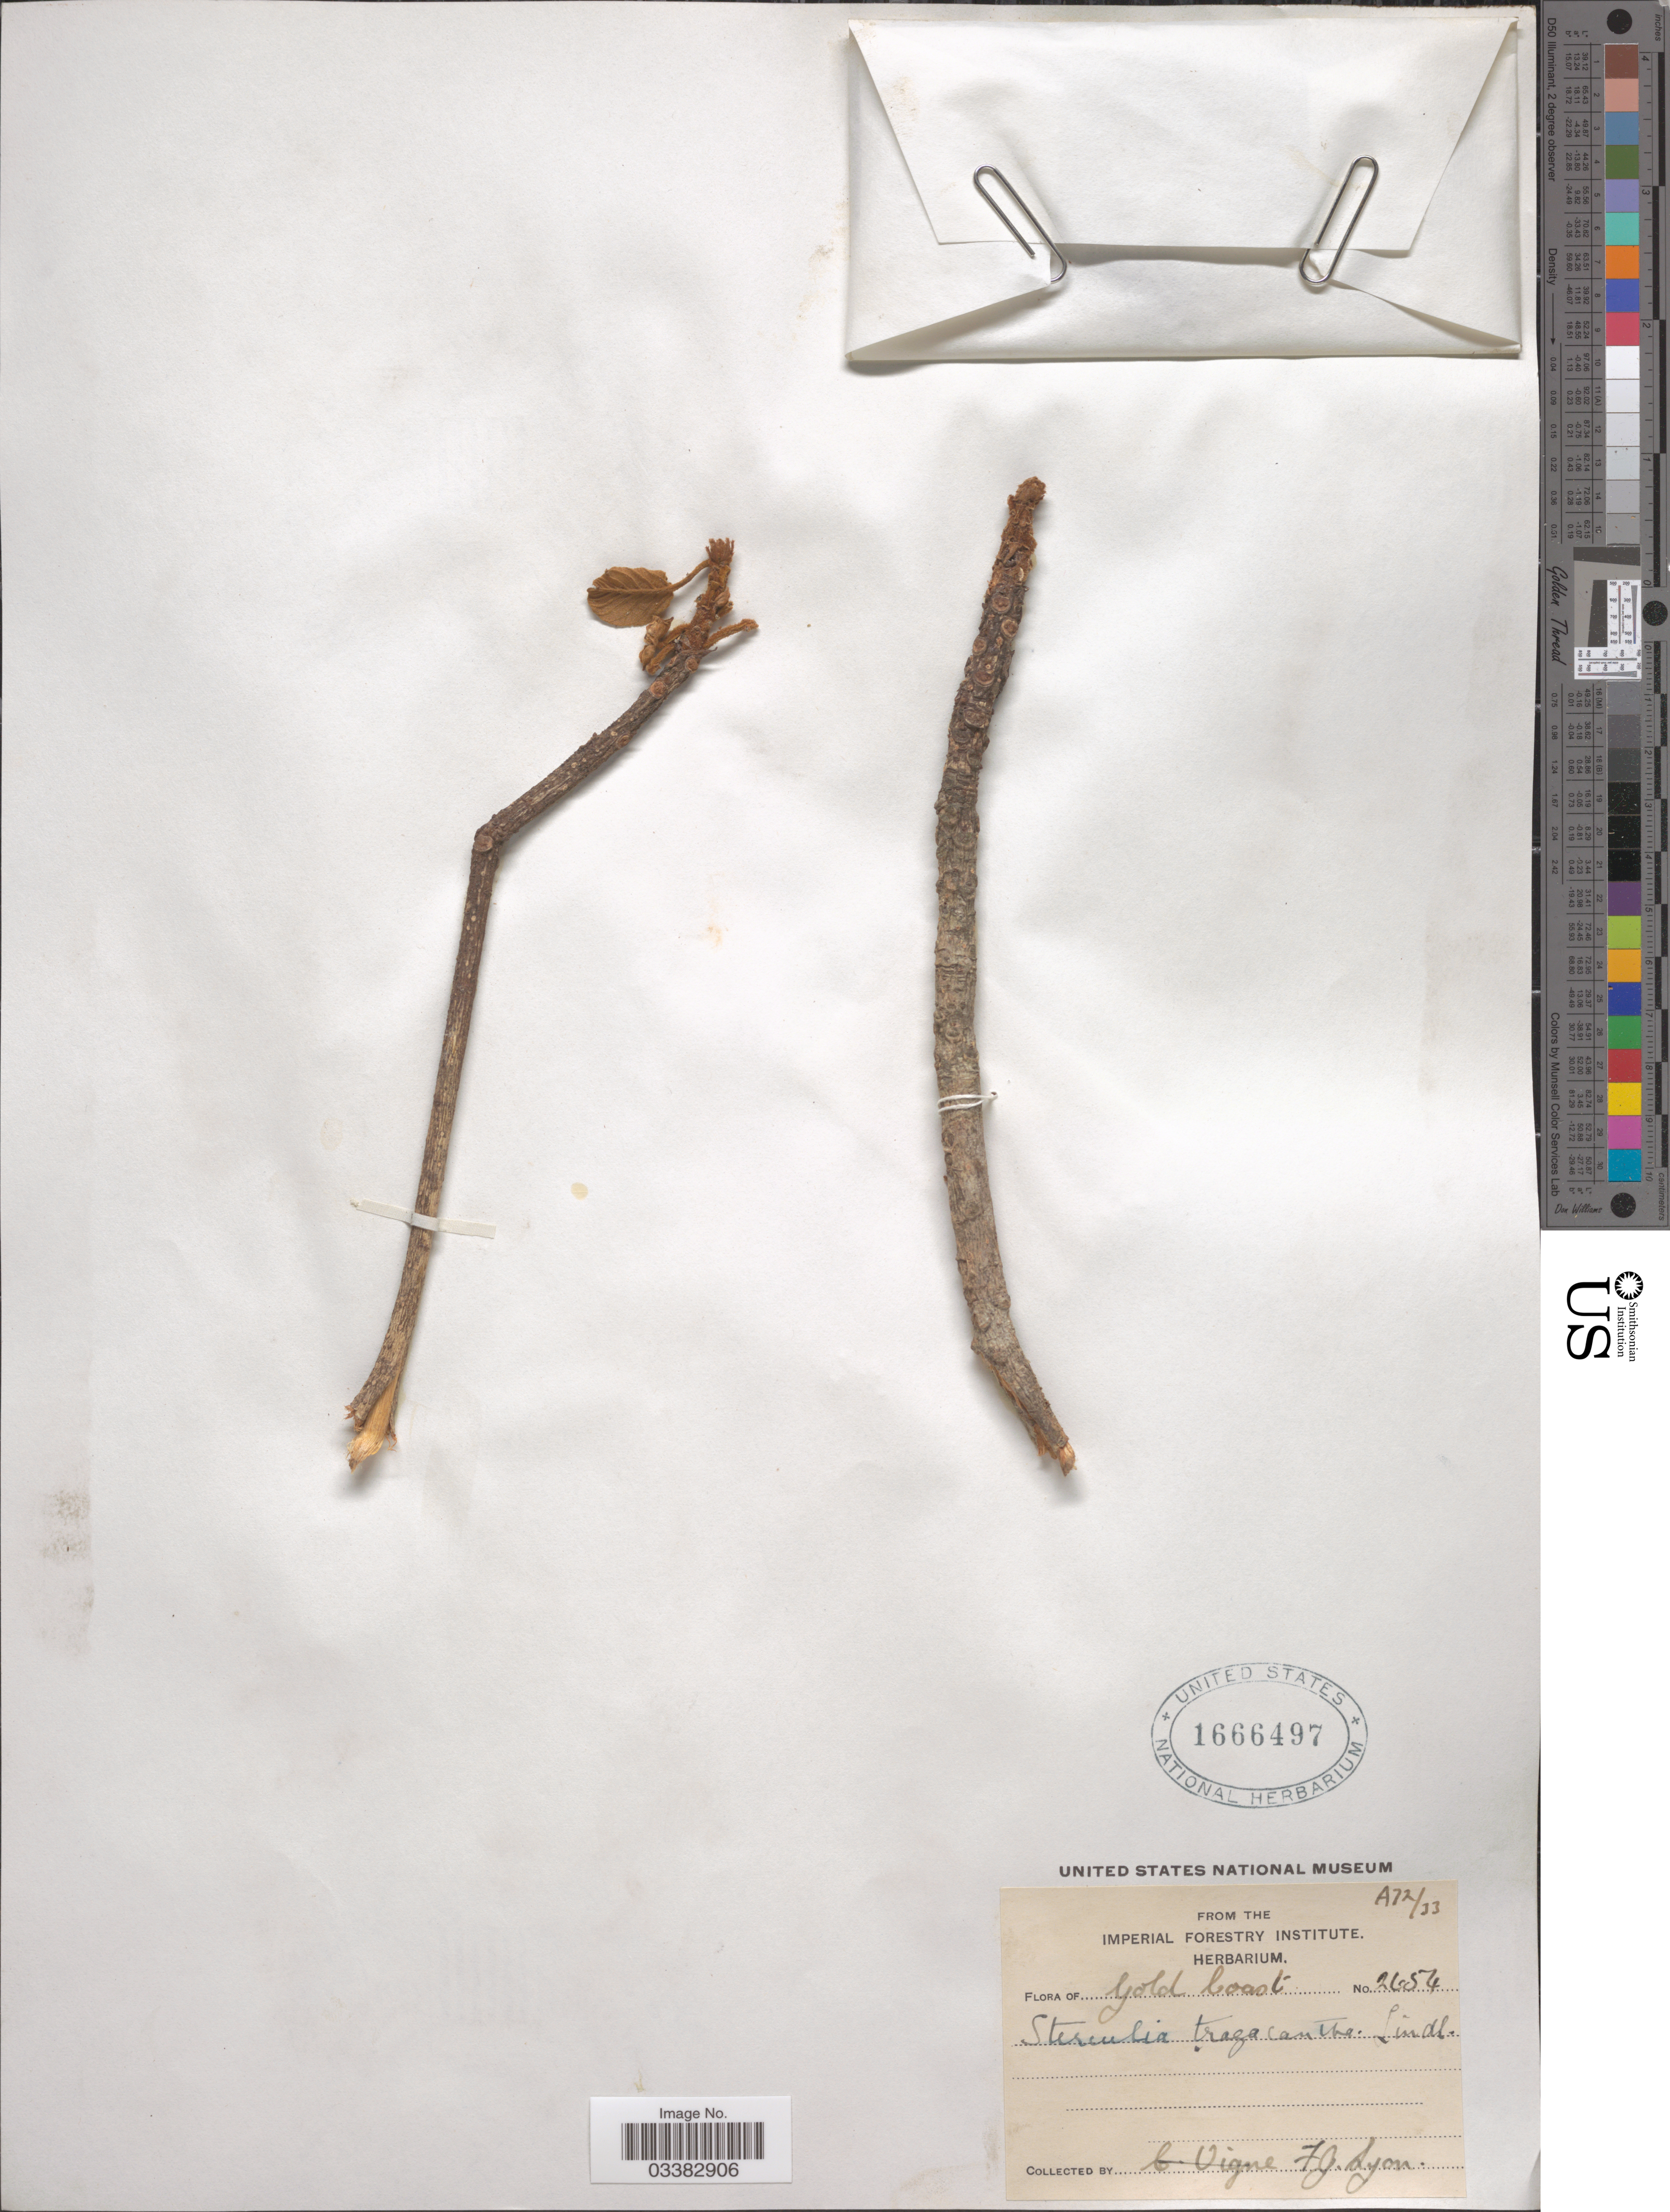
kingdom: Plantae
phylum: Tracheophyta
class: Magnoliopsida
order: Malvales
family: Malvaceae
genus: Sterculia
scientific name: Sterculia tragacantha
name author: Lindl.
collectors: F. Lyon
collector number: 2654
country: Ghana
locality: Gold Coast.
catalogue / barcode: US 1666497